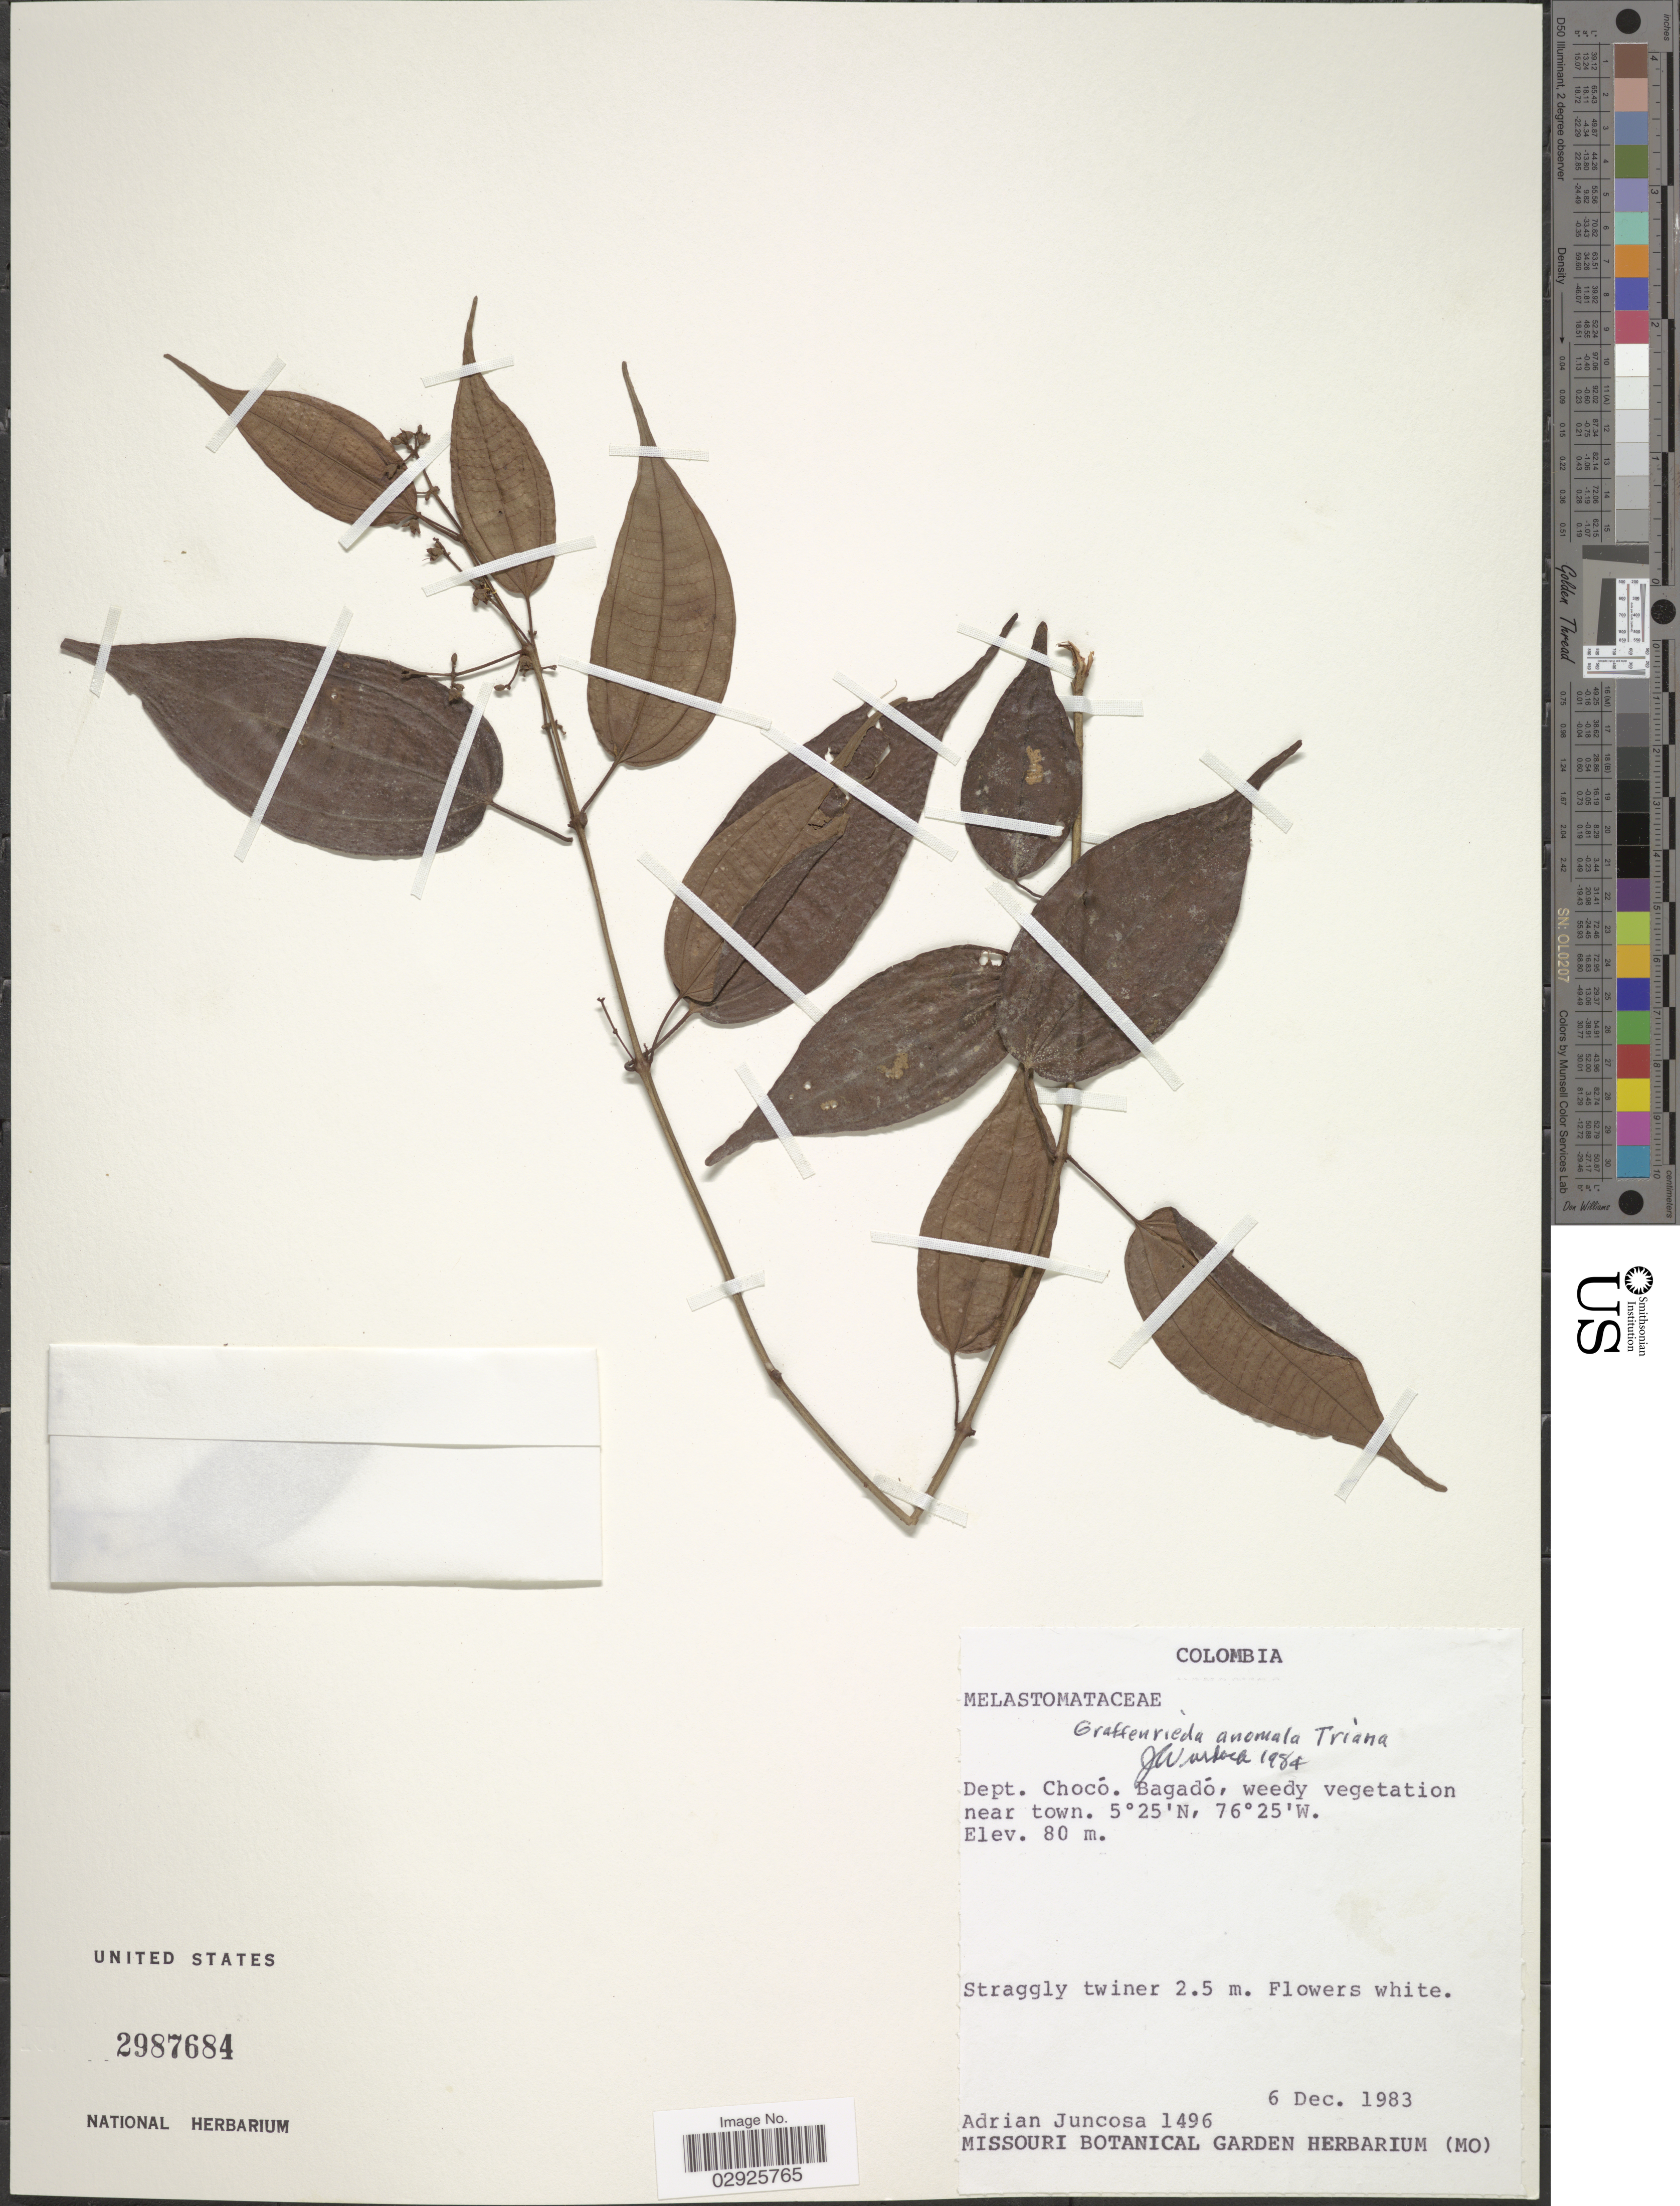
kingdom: Plantae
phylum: Tracheophyta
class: Magnoliopsida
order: Myrtales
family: Melastomataceae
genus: Graffenrieda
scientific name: Graffenrieda anomala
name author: Triana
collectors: A. Juncosa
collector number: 1496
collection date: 1983-12-06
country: Colombia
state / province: Chocó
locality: Dept. Chocó. Bagadó, near town.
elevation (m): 80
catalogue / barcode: US 2987684